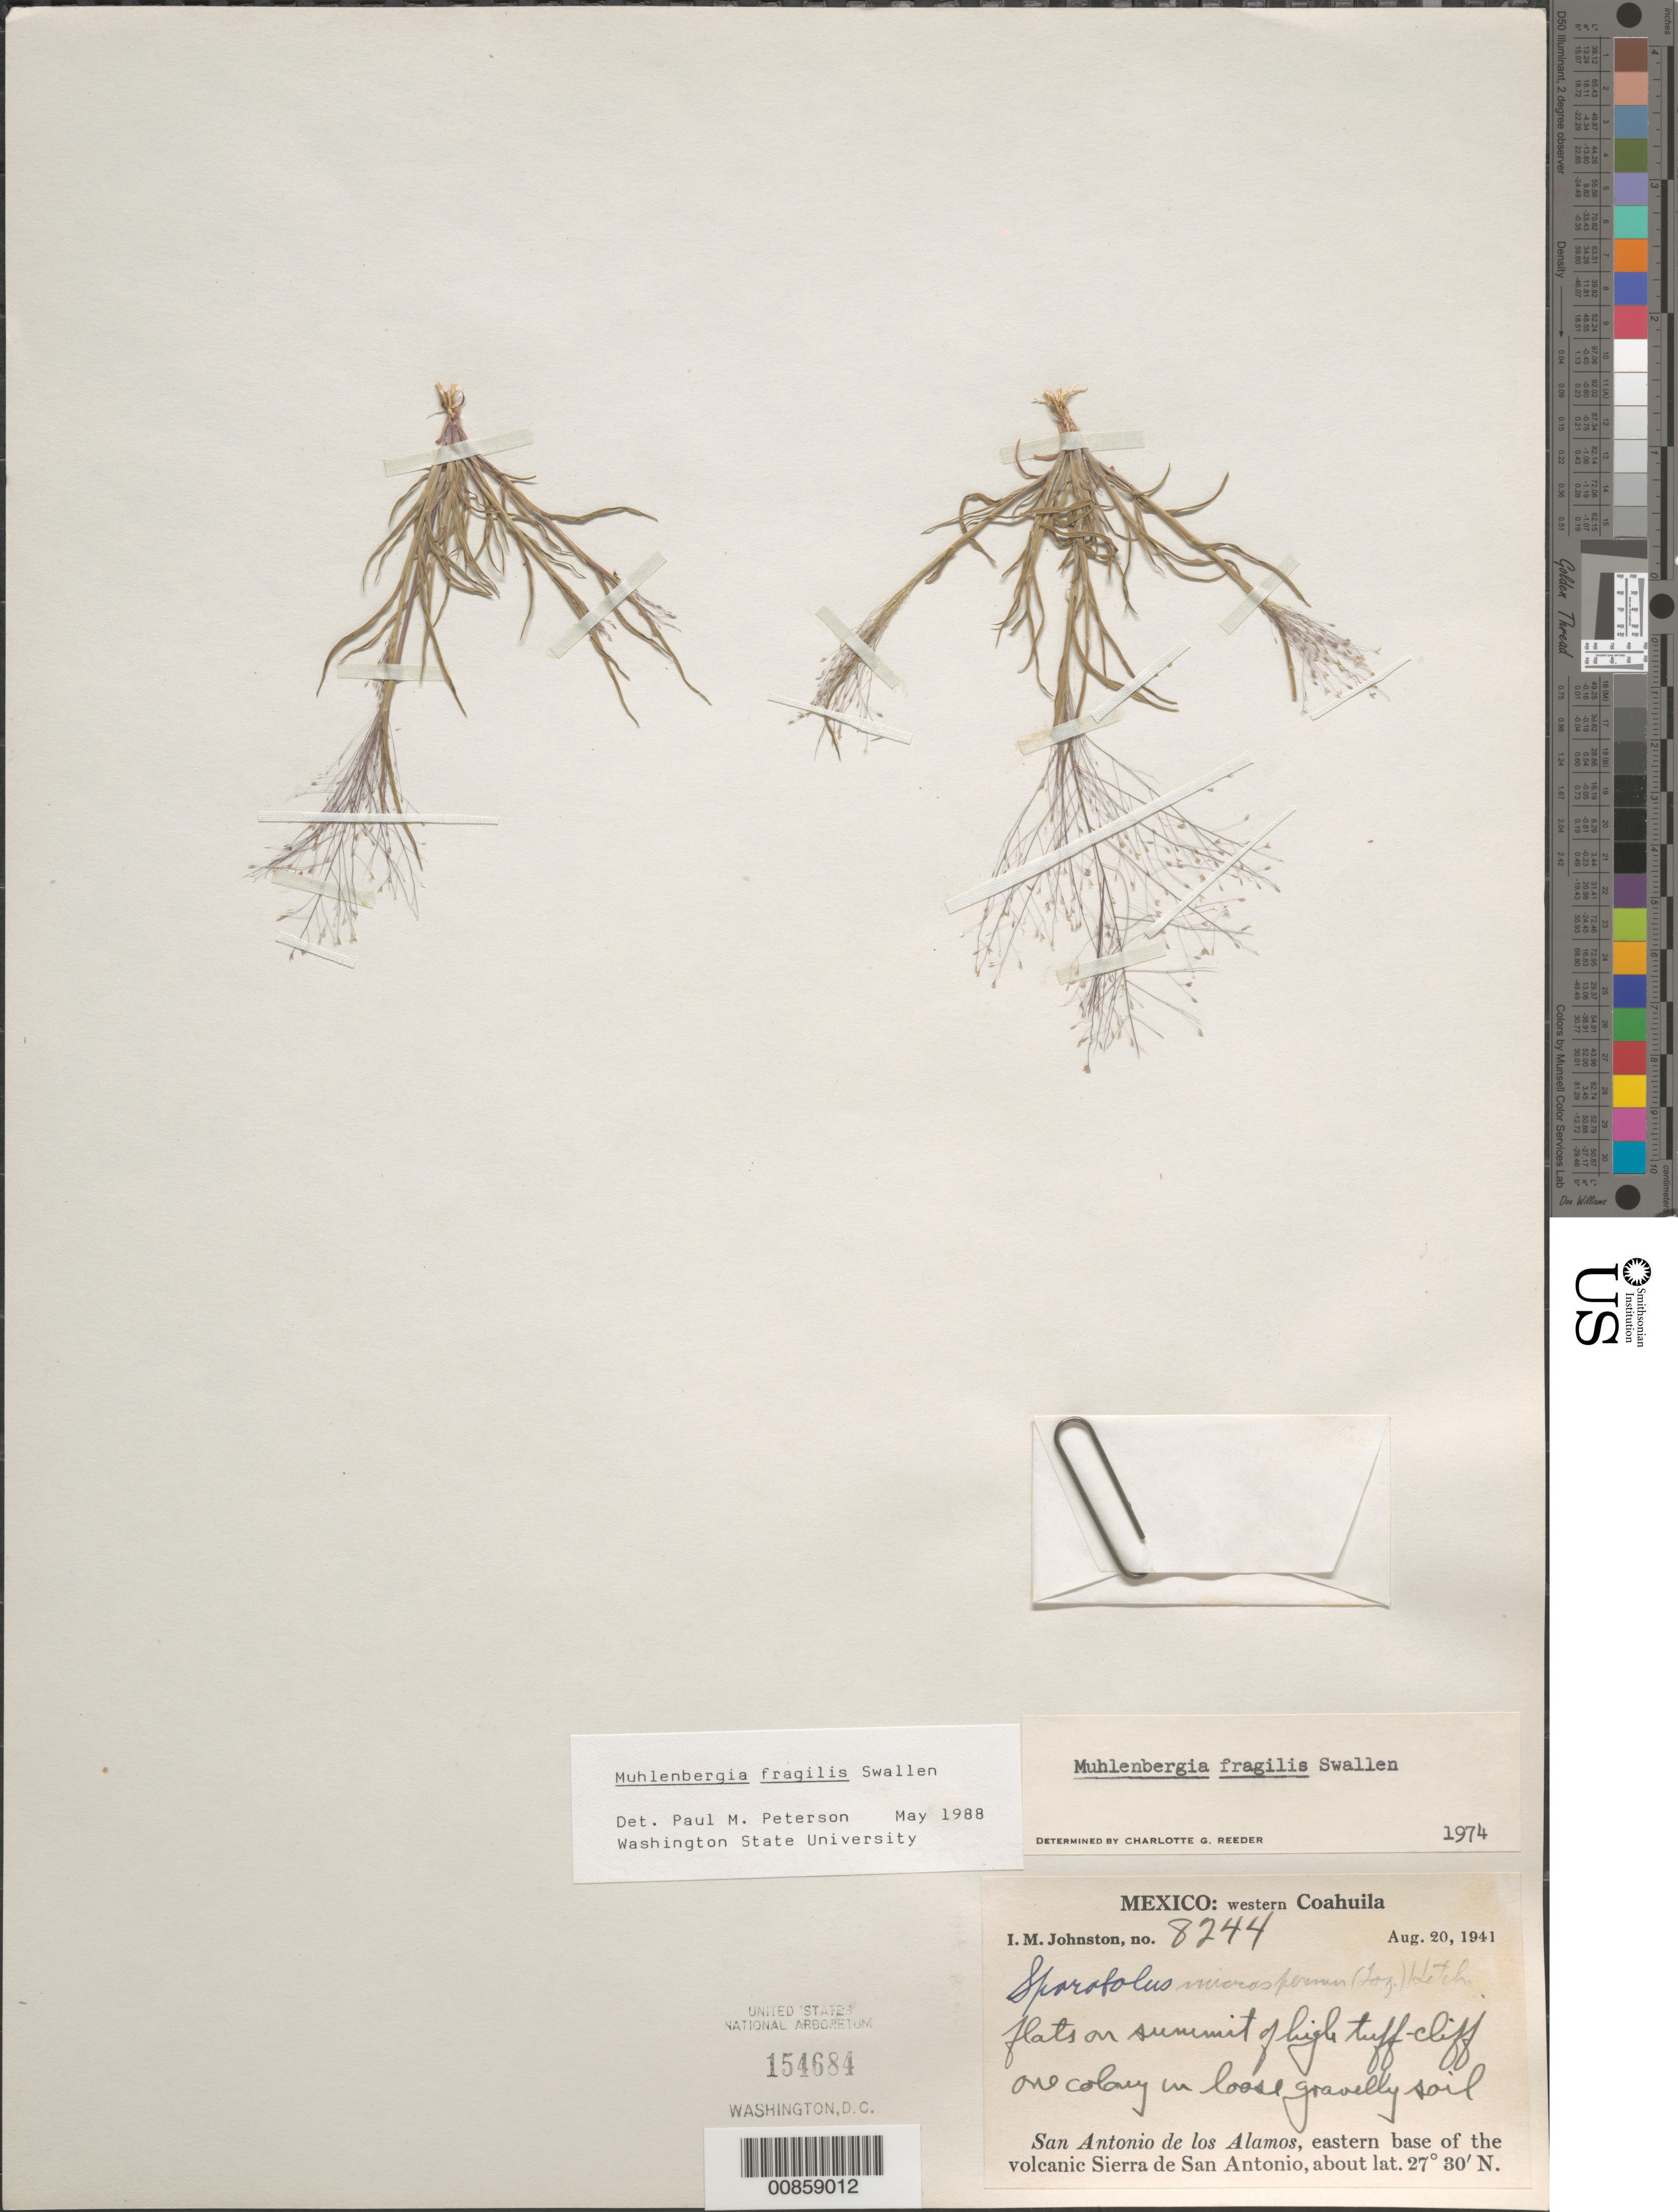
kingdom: Plantae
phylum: Tracheophyta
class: Liliopsida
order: Poales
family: Poaceae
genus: Muhlenbergia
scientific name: Muhlenbergia fragilis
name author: Swallen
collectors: I.M. Johnston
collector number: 8244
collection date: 1941-08-20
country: Mexico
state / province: Coahuila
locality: Western Coahuila. Flats on summit of high tuff-cliff one colony in loose gravelly soil. San Antonio de los Alamos, eastern base of the volcanic Sierra de San Antonio.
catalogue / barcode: US 154684